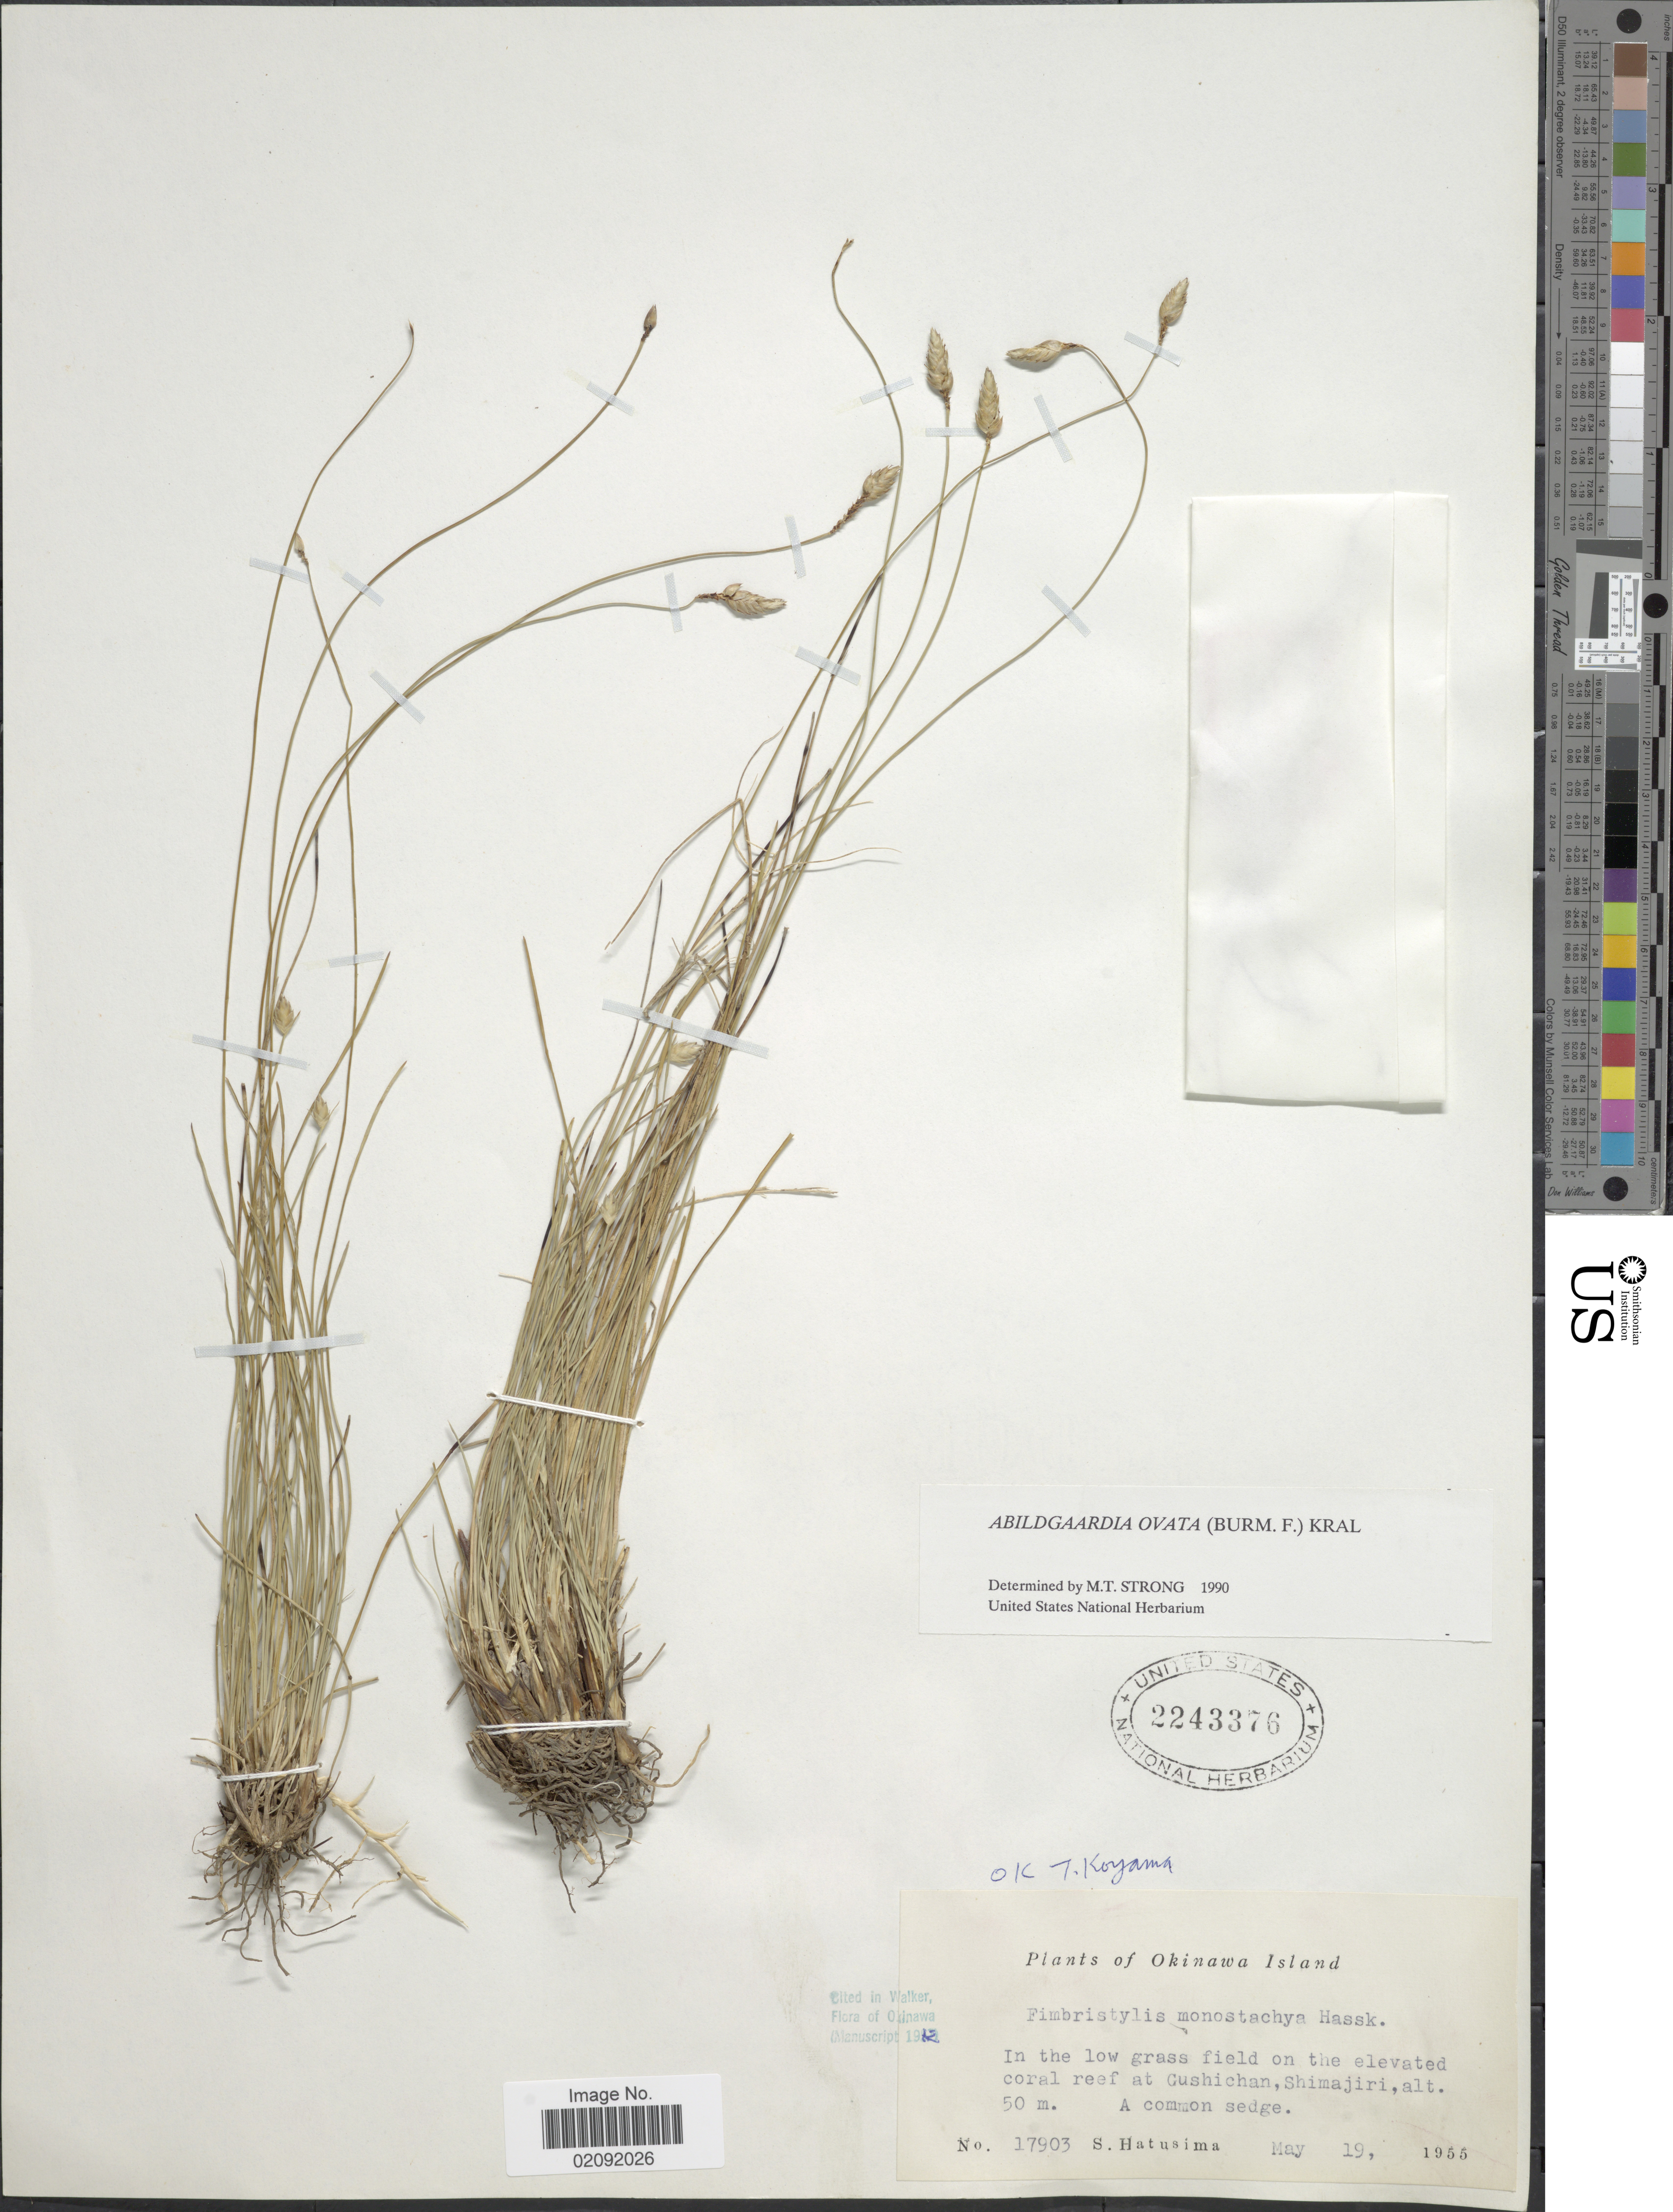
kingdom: Plantae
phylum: Tracheophyta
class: Liliopsida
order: Poales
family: Cyperaceae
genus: Abildgaardia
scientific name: Abildgaardia ovata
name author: (Burm. f.) Kral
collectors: S. Hatusima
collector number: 17903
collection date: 1955-05-19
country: Japan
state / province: Okinawa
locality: Okinawa Island, in the low grass field on the elevated coral reef at Cushichan, Shimajiri.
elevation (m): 50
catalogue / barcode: US 2243376